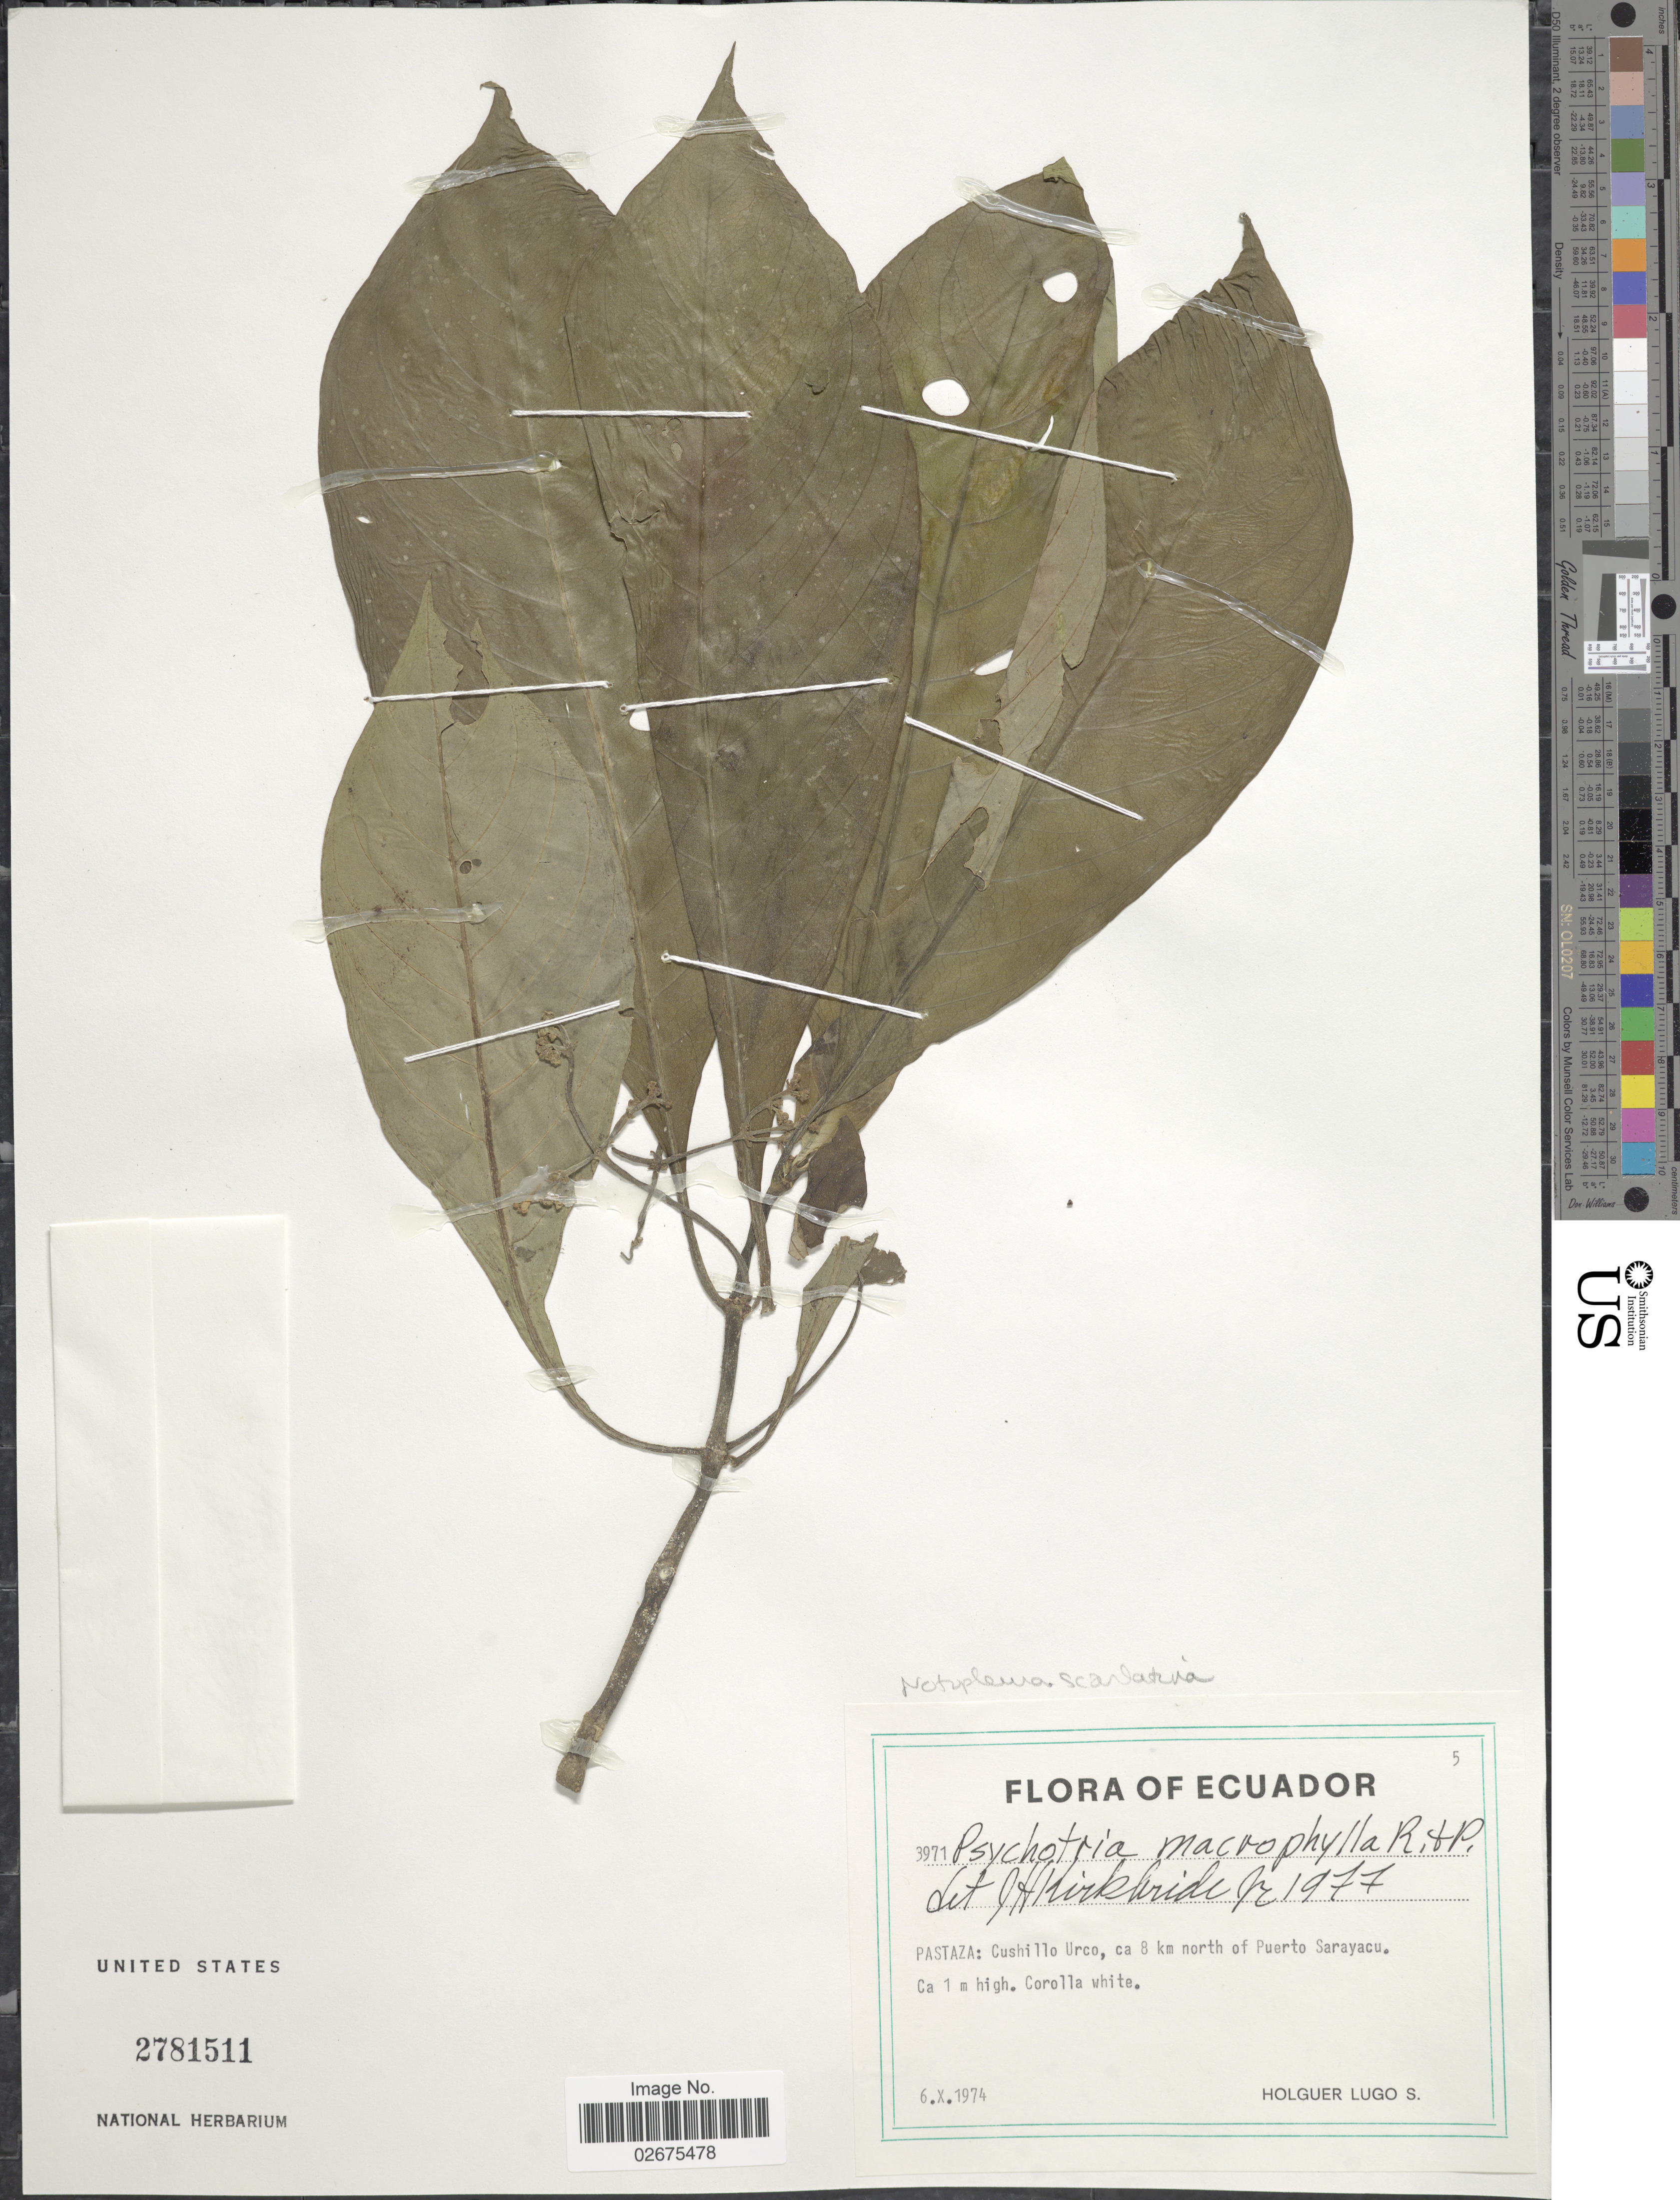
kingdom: Plantae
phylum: Tracheophyta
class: Magnoliopsida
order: Gentianales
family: Rubiaceae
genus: Notopleura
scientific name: Notopleura scarlatina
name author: C.M. Taylor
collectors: H. Lugo S.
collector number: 3971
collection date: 1974-10-06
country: Ecuador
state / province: Pastaza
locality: Cushillo Urco, ca 8 km north of Puerto Sarayacu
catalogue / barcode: US 2781511